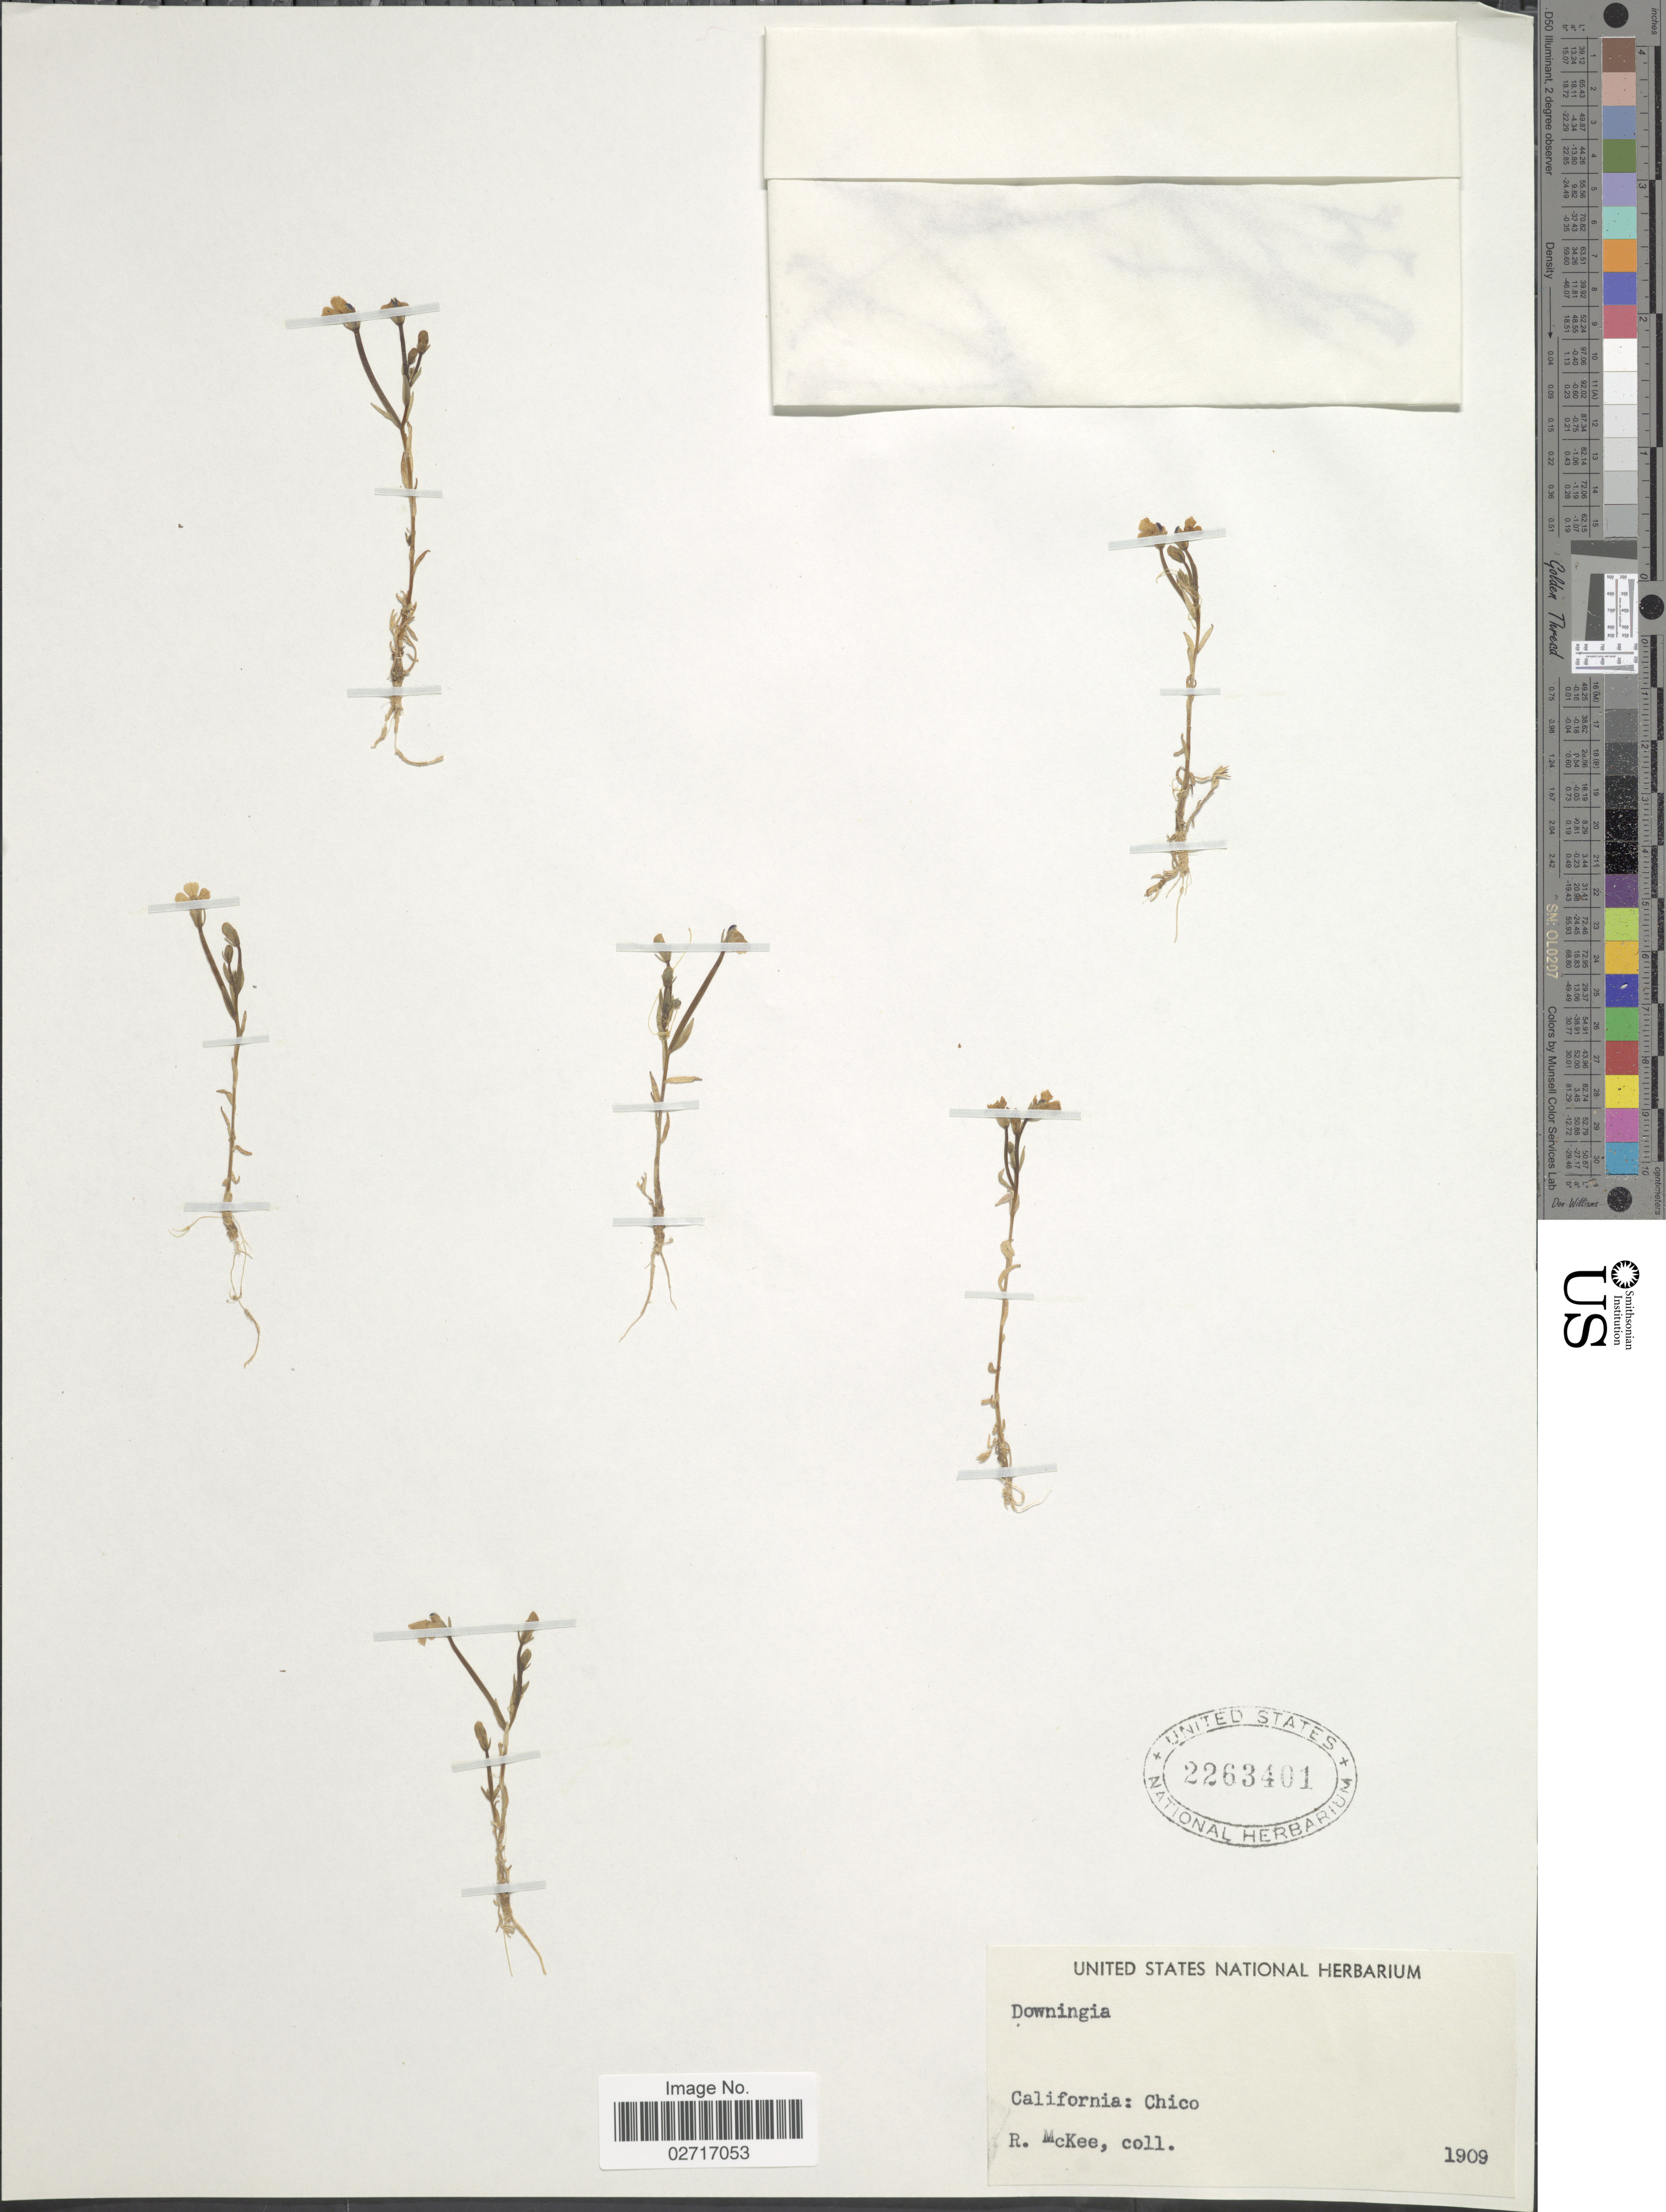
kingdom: Plantae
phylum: Tracheophyta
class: Magnoliopsida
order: Asterales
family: Campanulaceae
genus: Downingia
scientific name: Downingia sp.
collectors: R. Mckee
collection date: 1909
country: United States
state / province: California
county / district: Butte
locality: Chico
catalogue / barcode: US 2263401